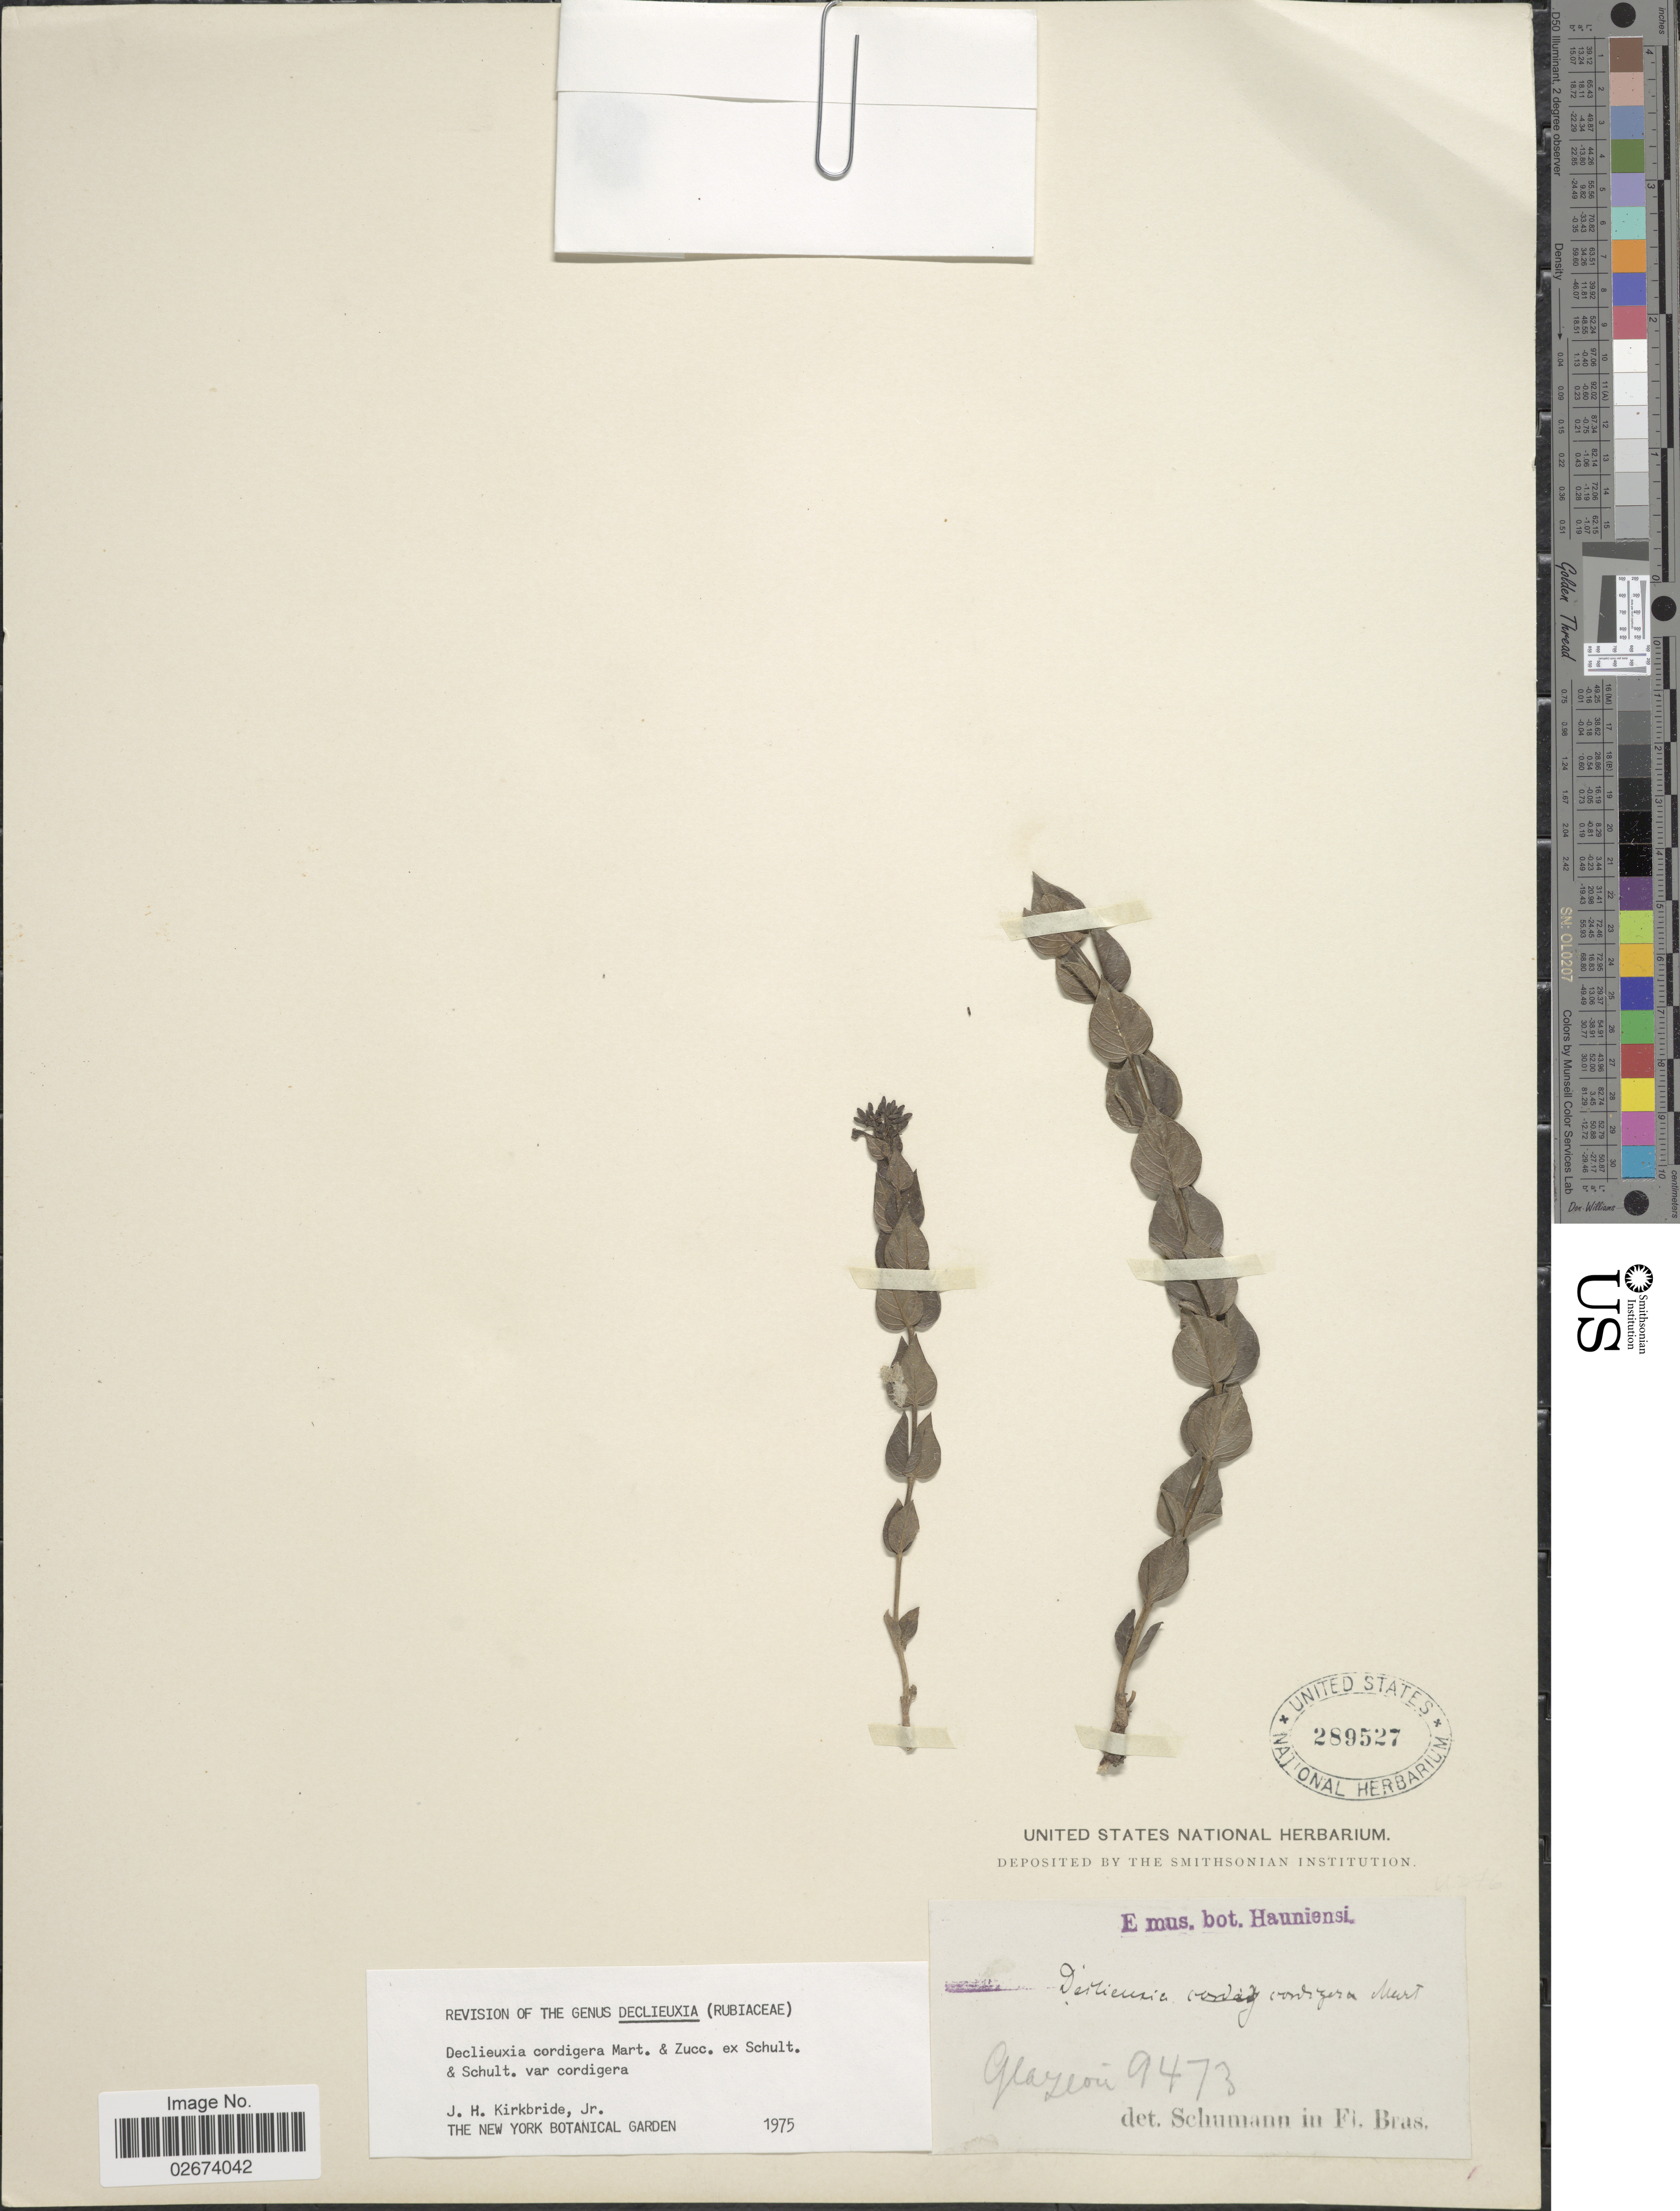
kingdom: Plantae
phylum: Tracheophyta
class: Magnoliopsida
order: Gentianales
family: Rubiaceae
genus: Declieuxia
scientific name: Declieuxia cordigera var. cordigera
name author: Mart. ex Zucc.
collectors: Glaziou, --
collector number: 9473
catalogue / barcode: US 289527